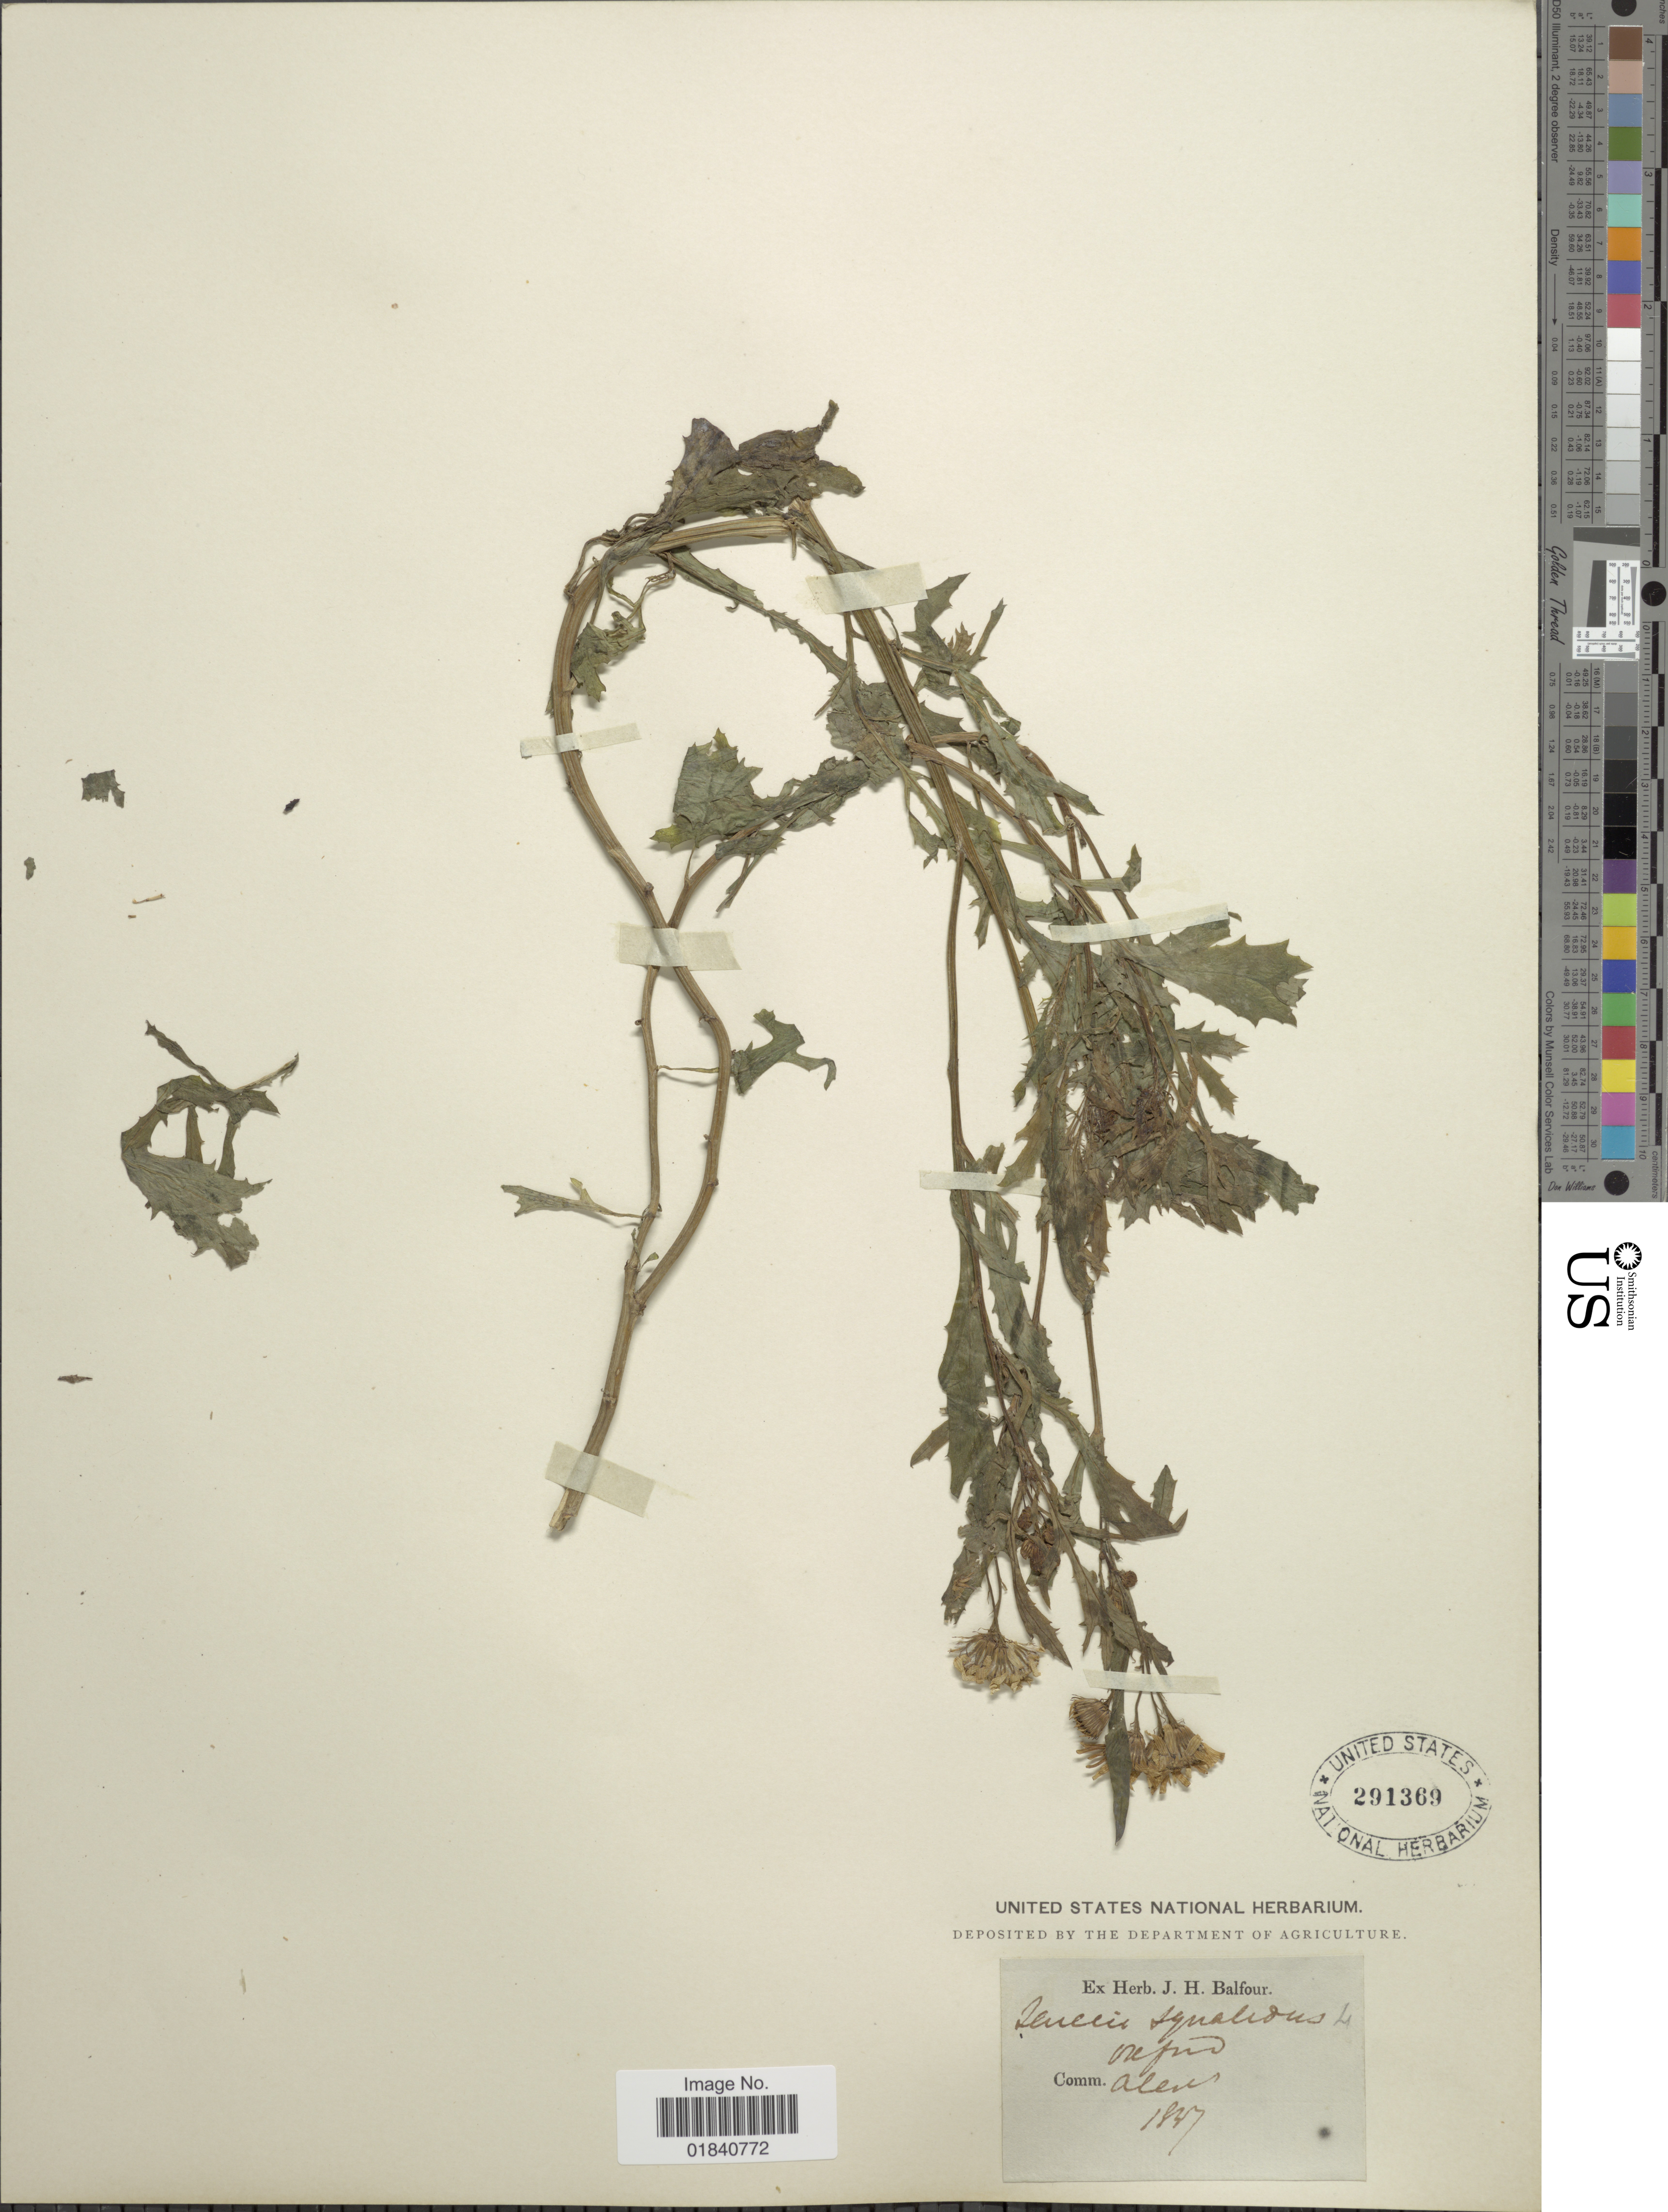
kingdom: Plantae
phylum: Tracheophyta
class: Magnoliopsida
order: Asterales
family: Asteraceae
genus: Senecio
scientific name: Senecio squalidus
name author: L.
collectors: ex herb. J. H. Balfour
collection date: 1847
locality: Oxford [interpreted]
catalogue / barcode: US 291369